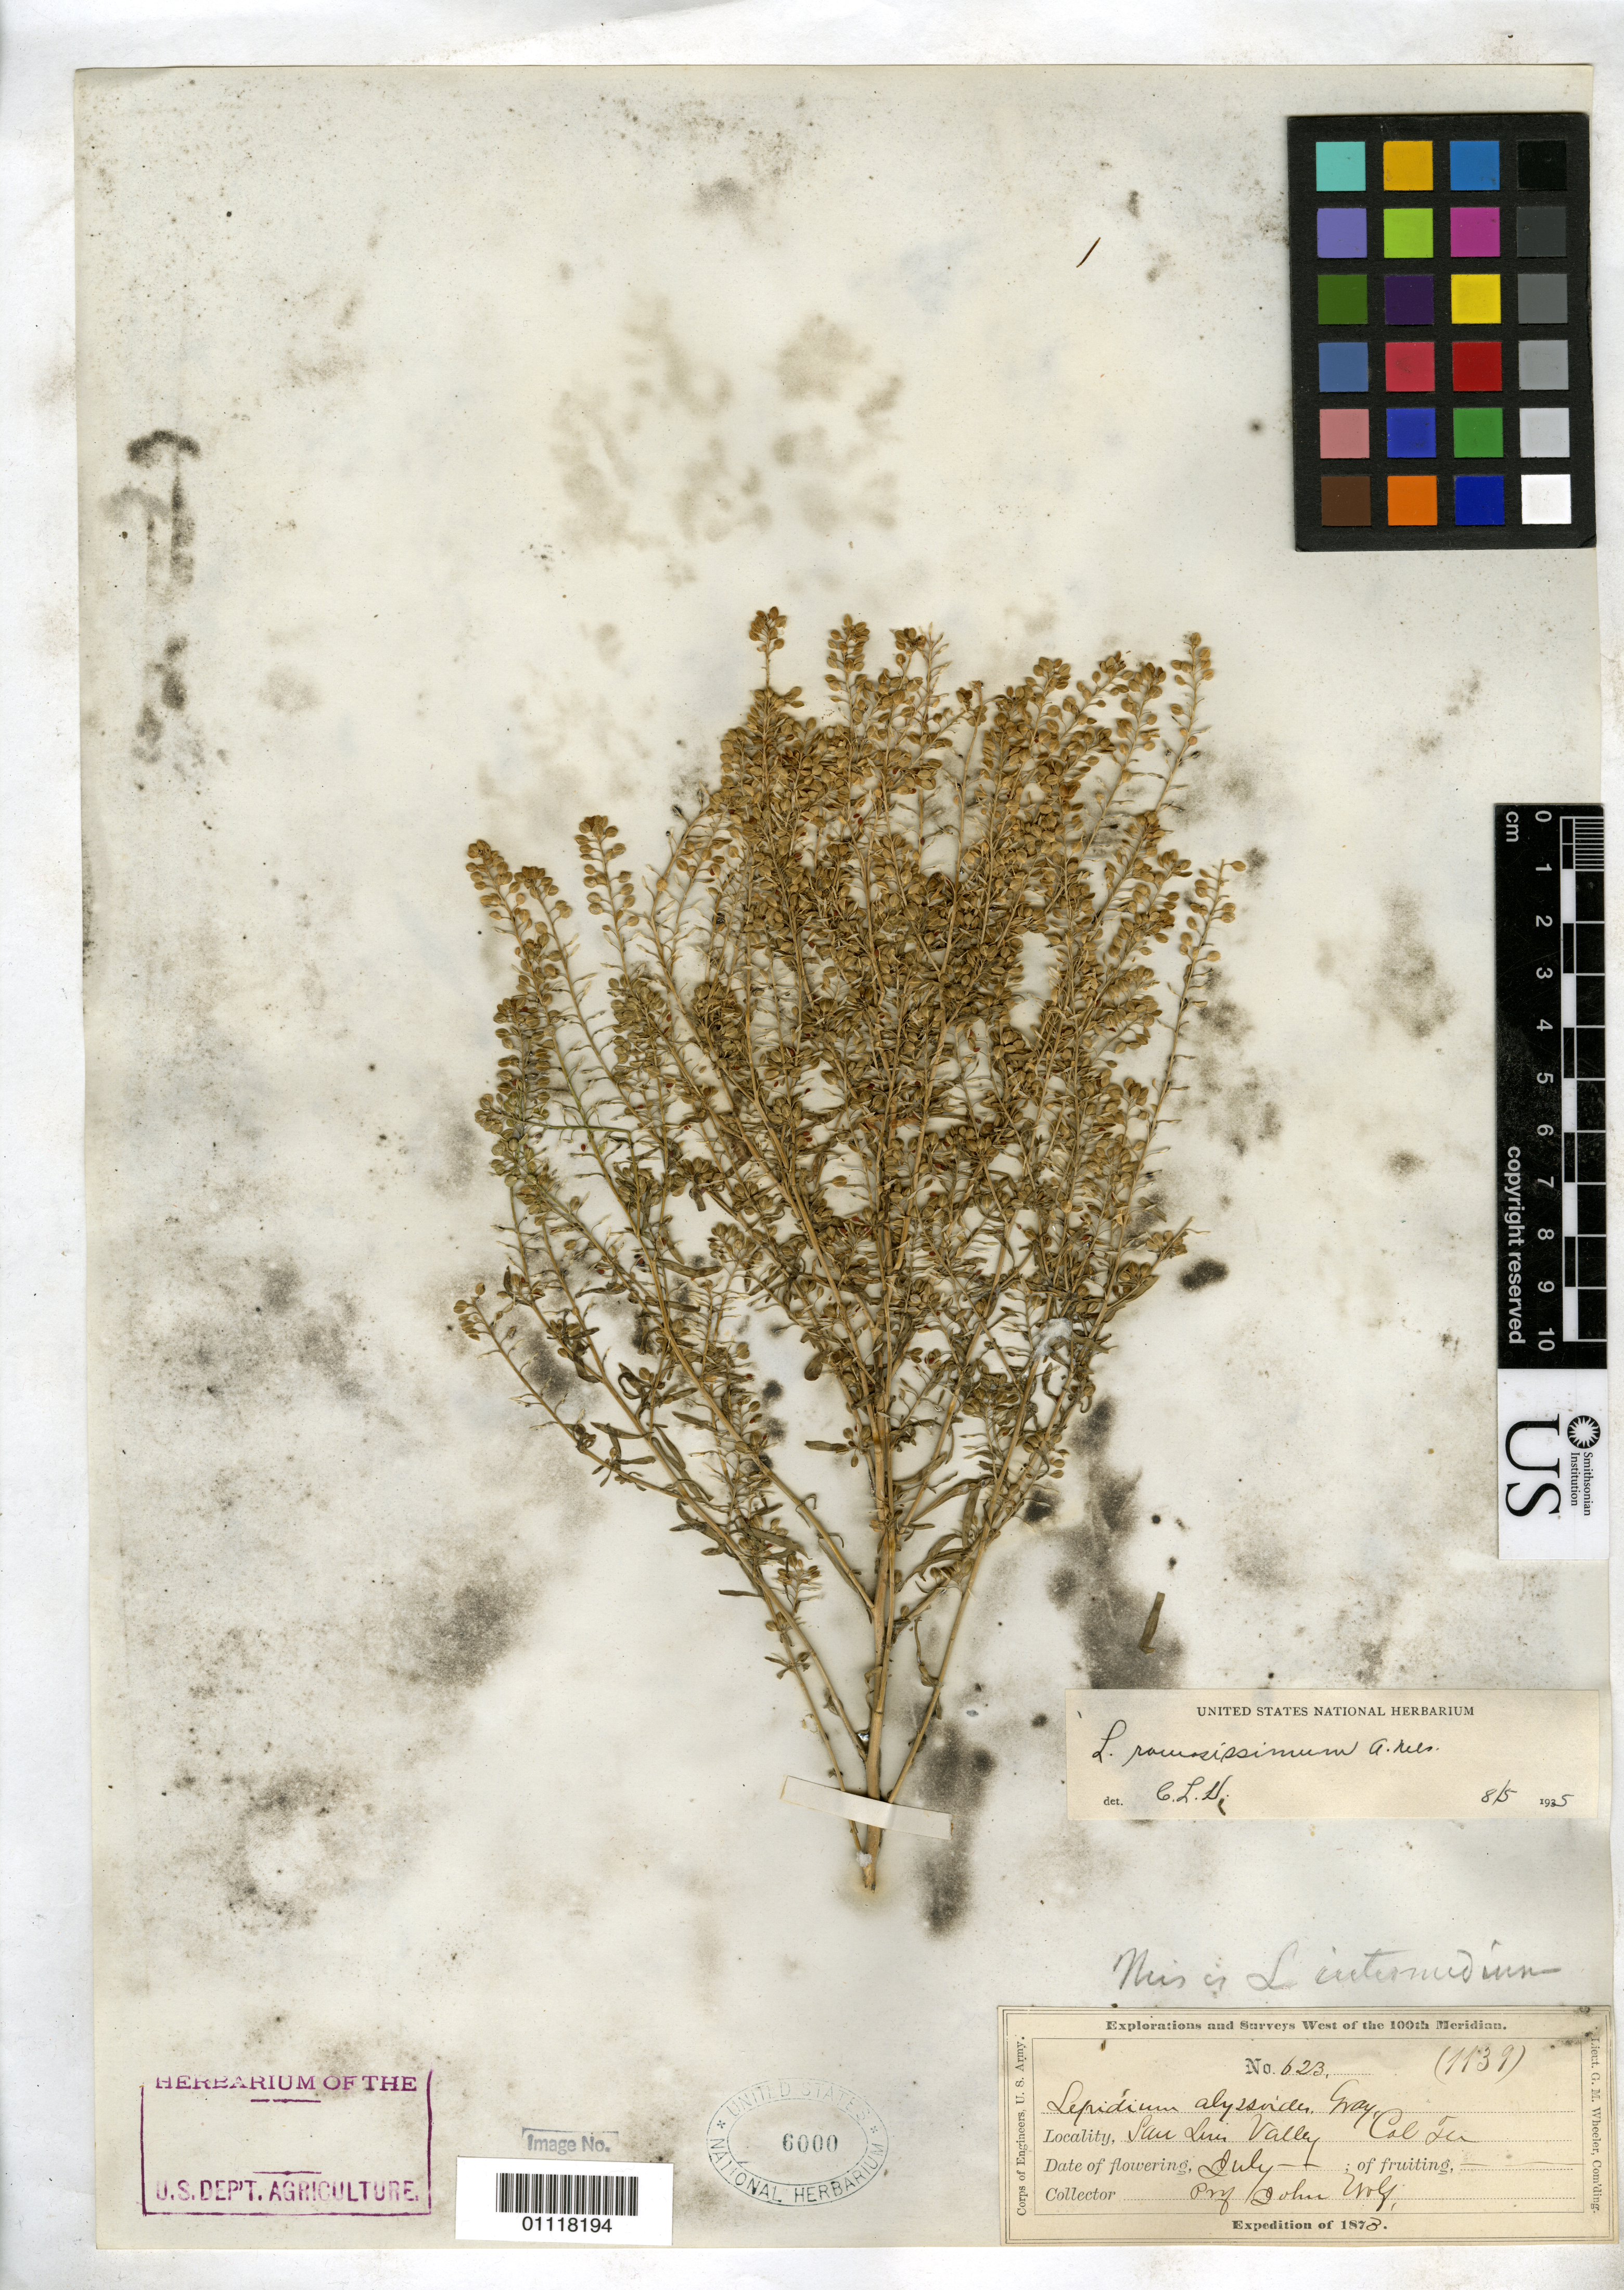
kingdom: Plantae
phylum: Tracheophyta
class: Magnoliopsida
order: Brassicales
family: Brassicaceae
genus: Lepidium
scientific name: Lepidium ramosissimum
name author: A. Nelson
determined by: Hitchcock, C. L.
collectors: J. Wolf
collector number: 623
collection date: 1873-07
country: United States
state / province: Colorado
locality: San Luis Valley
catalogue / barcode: US 6000